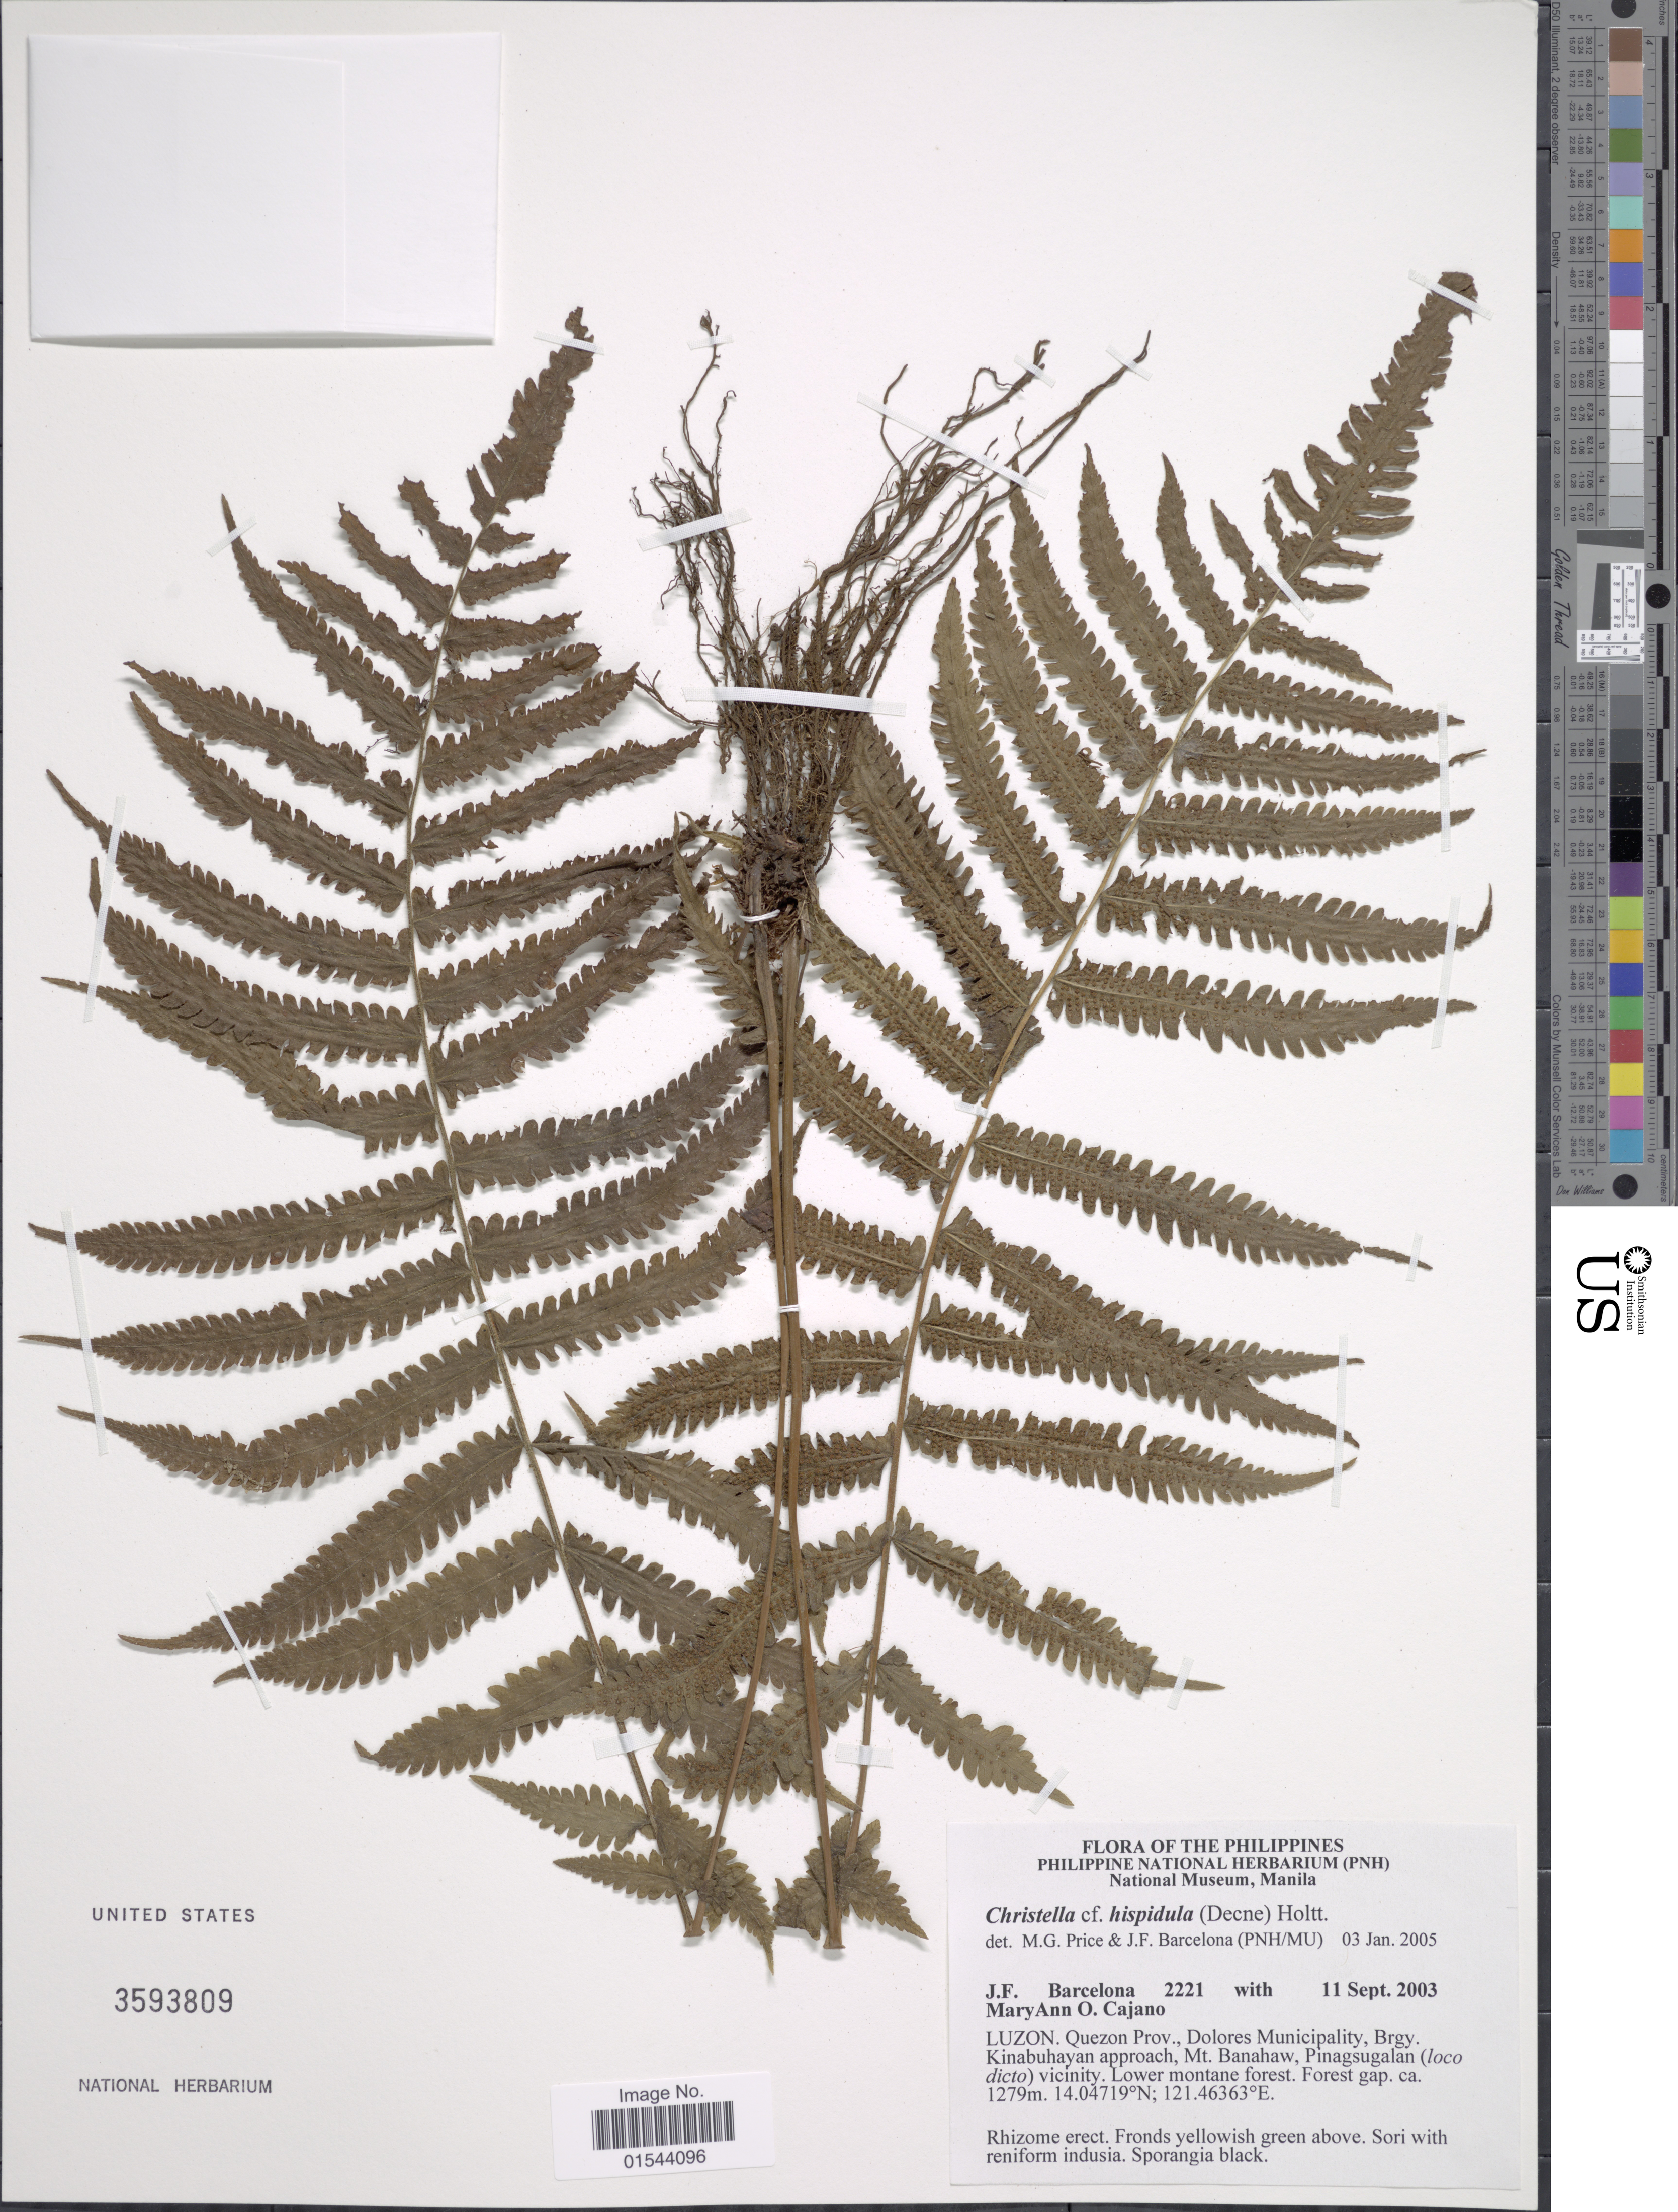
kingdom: Plantae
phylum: Tracheophyta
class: Polypodiopsida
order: Polypodiales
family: Thelypteridaceae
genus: Christella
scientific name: Christella hispidula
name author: (Decne.) Holttum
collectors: J. F. Barcelona & M. Cajano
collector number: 2221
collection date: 2003-09-11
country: Philippines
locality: Luzon. Quezon Prov., Dolores Municipality,Brgy. Kinabuhayan approach, Mt. Banahaw, Pinagsugalan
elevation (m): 1279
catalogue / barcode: US 3593809